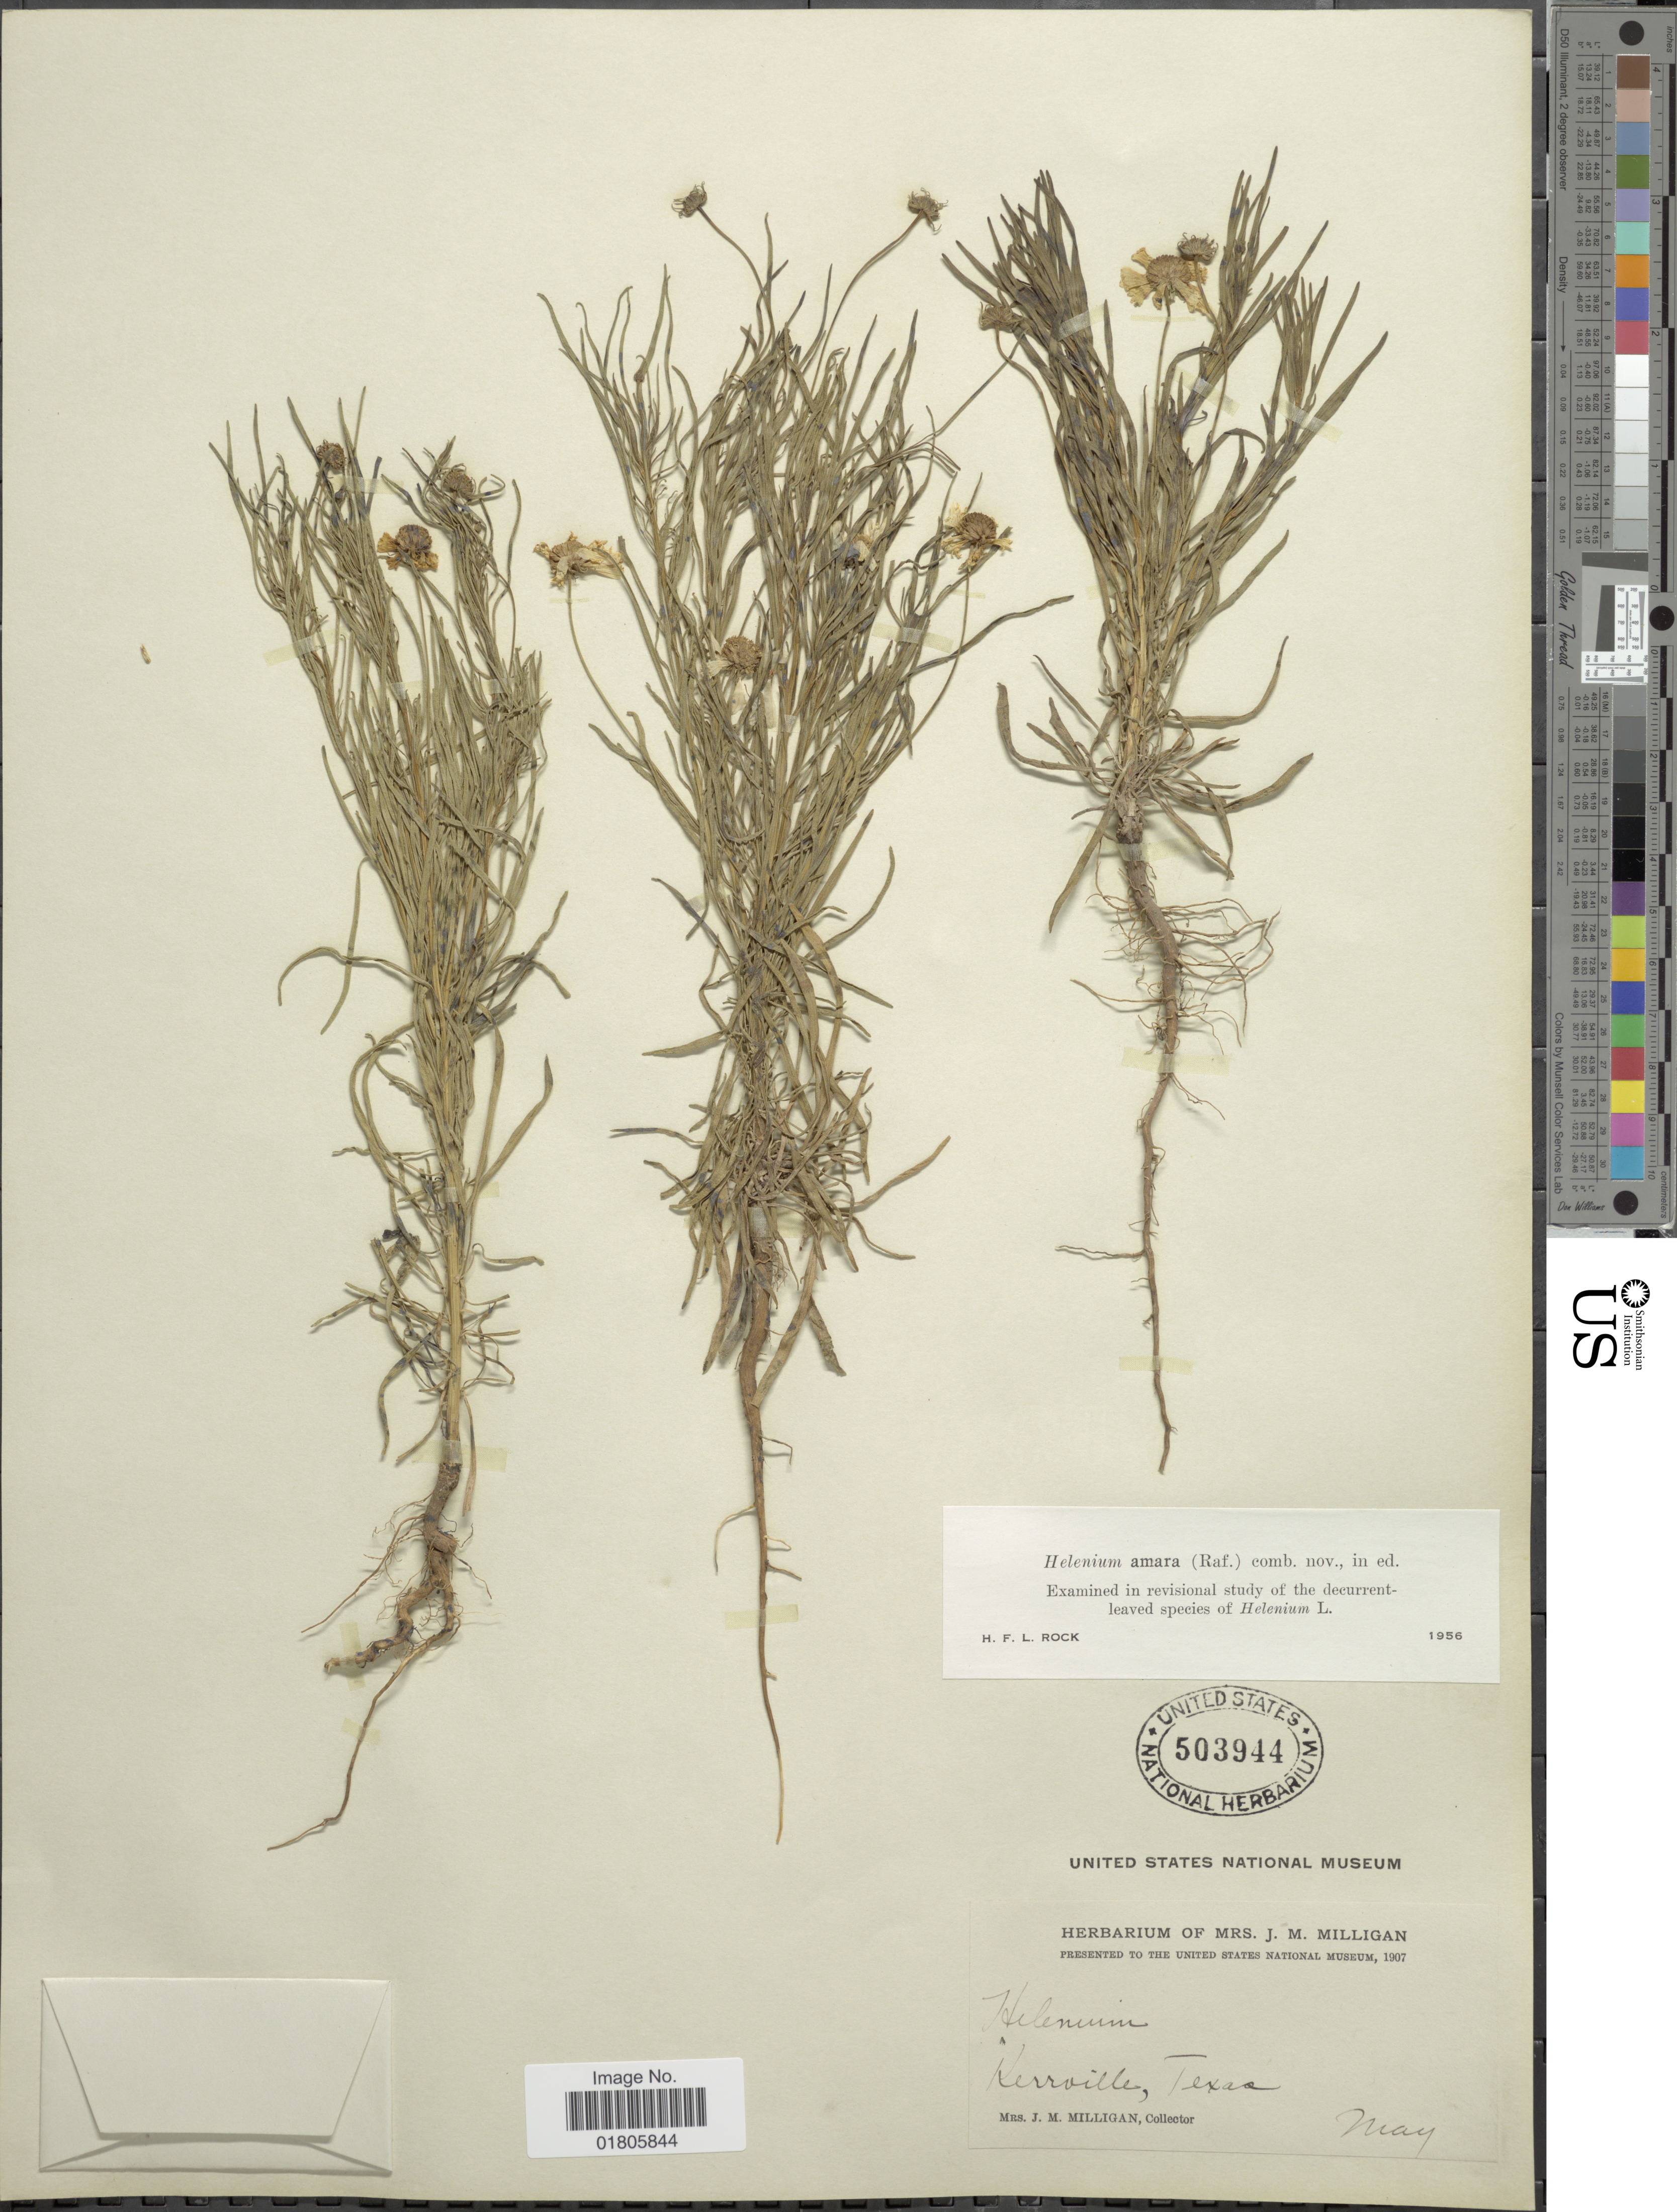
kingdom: Plantae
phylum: Tracheophyta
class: Magnoliopsida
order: Asterales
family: Asteraceae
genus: Helenium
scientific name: Helenium amarum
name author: (Raf.) H. Rock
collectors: J. M. Milligan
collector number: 503944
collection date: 1907-05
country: United States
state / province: Texas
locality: Kerrville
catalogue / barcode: US 503944